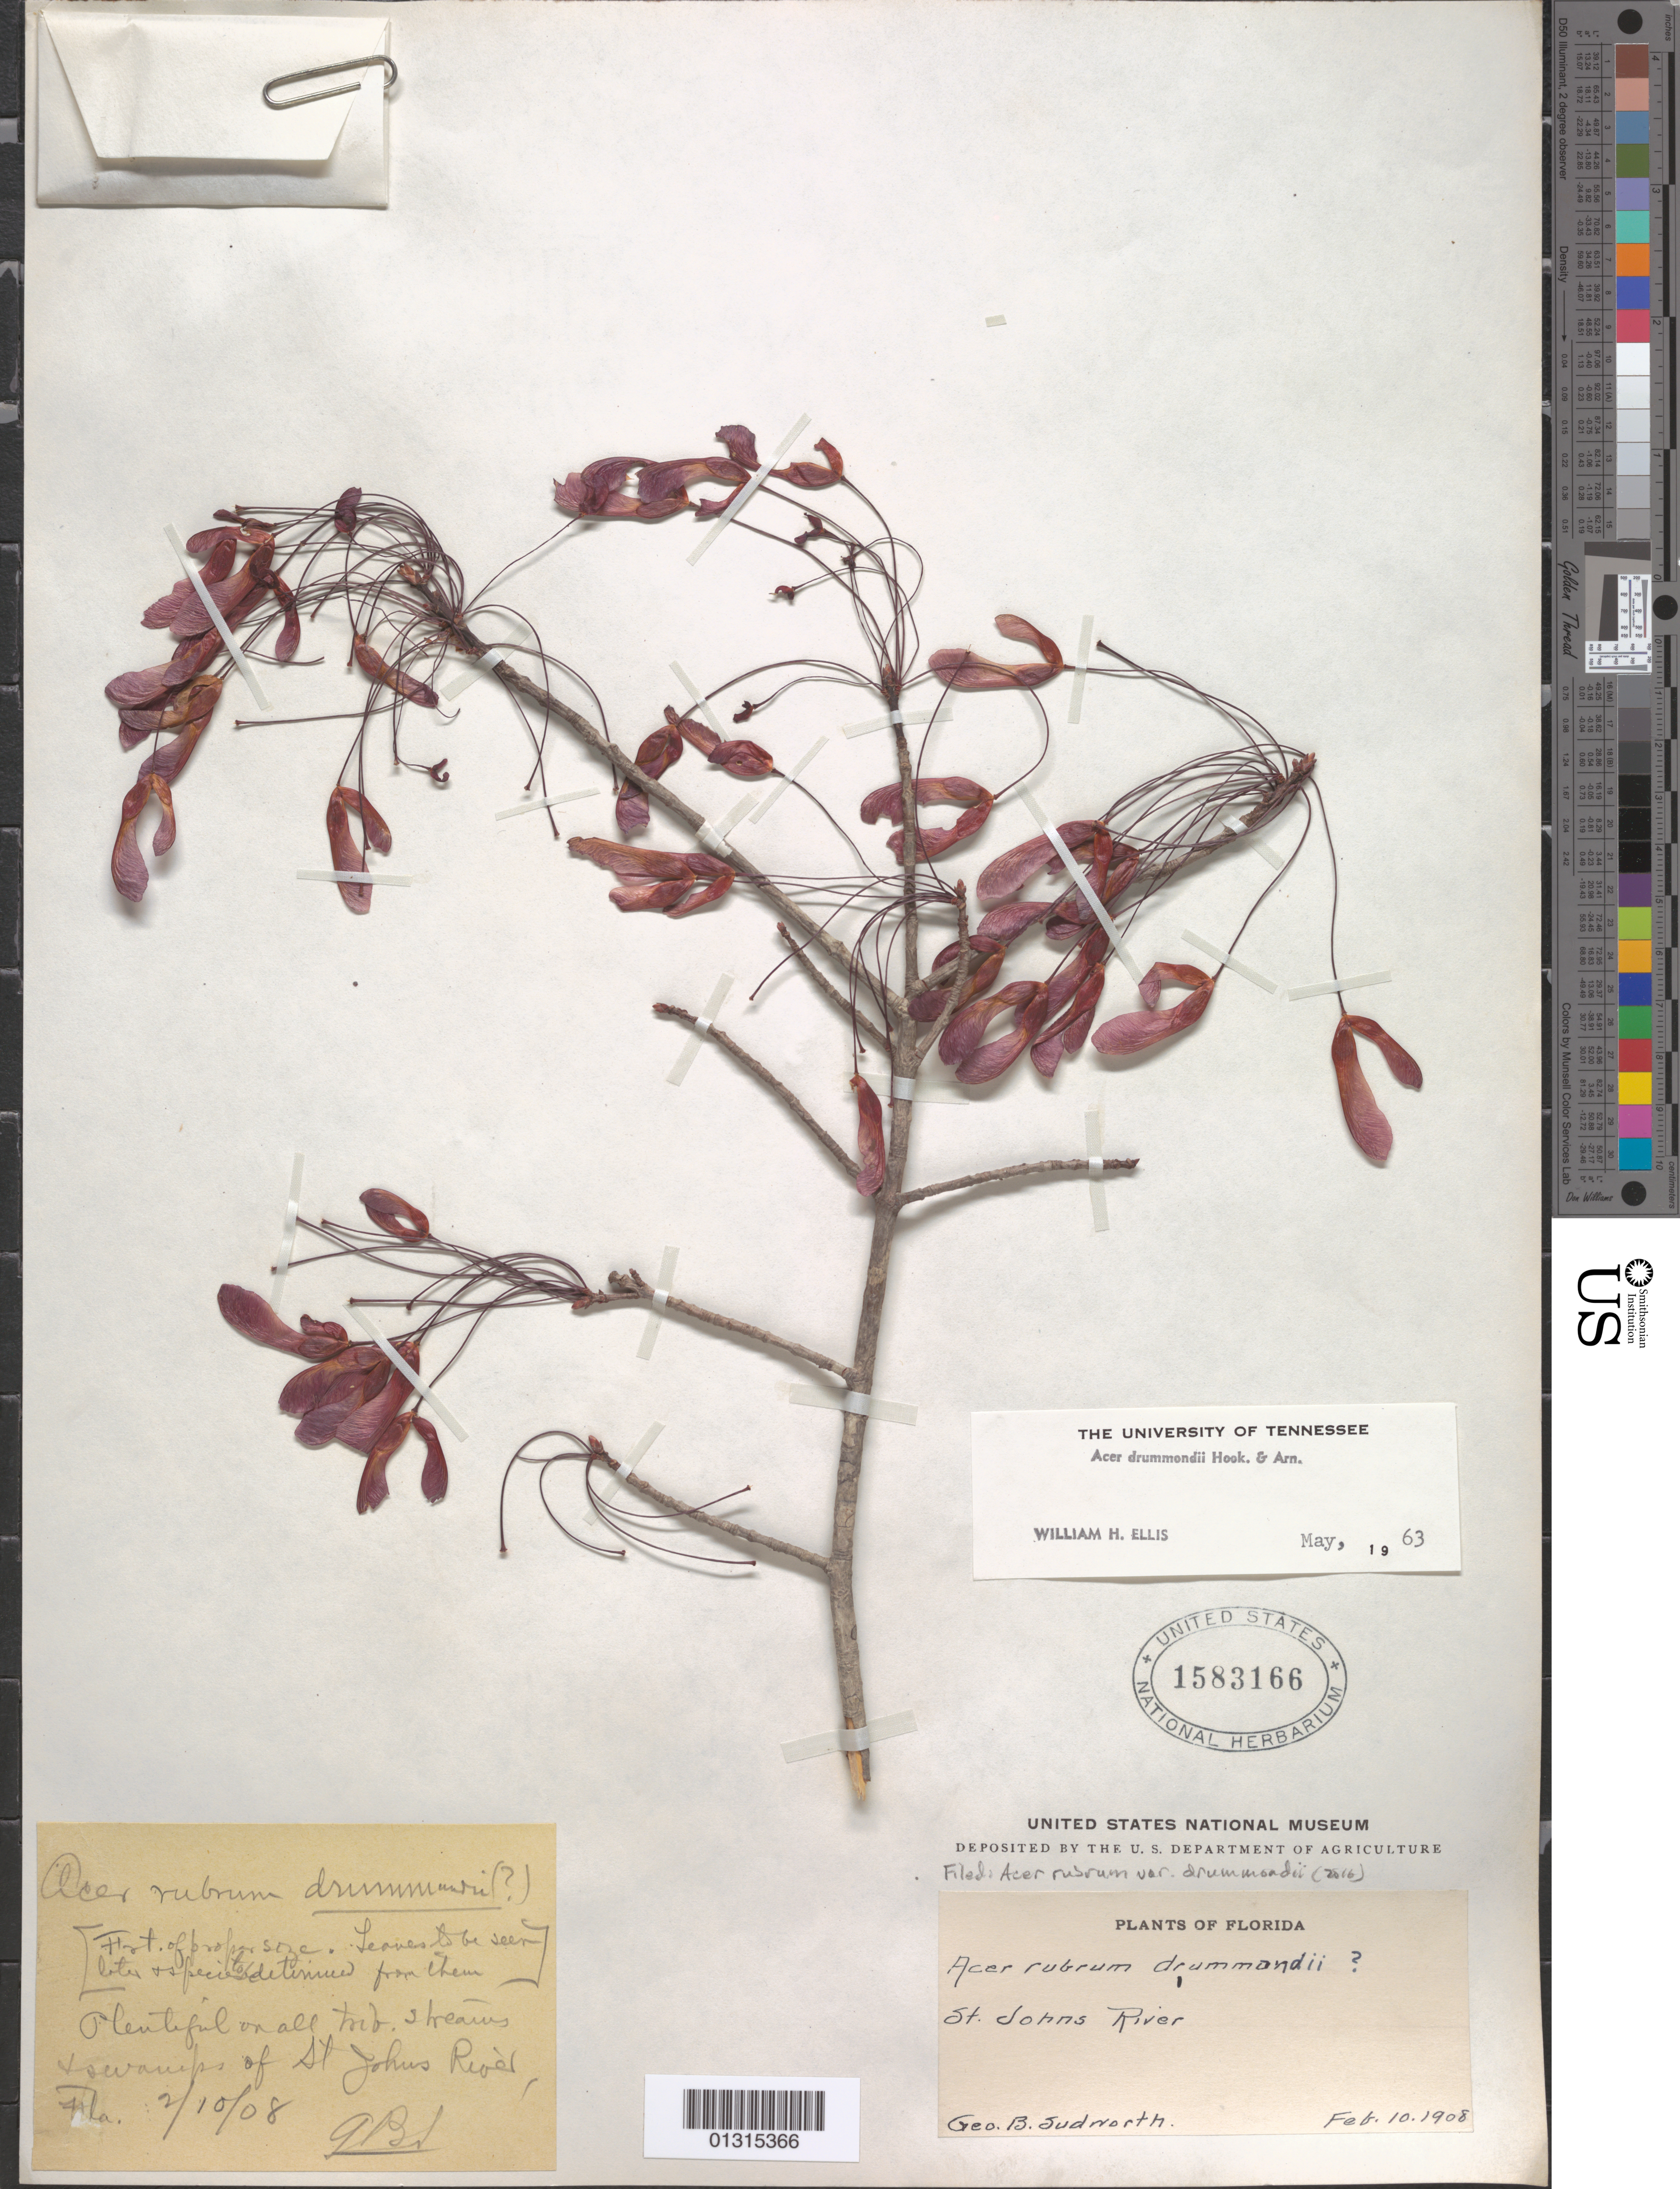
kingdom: Plantae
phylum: Tracheophyta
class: Magnoliopsida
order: Sapindales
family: Sapindaceae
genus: Acer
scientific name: Acer rubrum var. drummondi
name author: (Hook. & Arn. ex Nutt.) Sarg.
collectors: G. B. Sudworth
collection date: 1908-02-10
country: United States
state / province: Florida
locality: St. Johns River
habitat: Plentiful in all trib. streams and swamps of river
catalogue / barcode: US 1583166